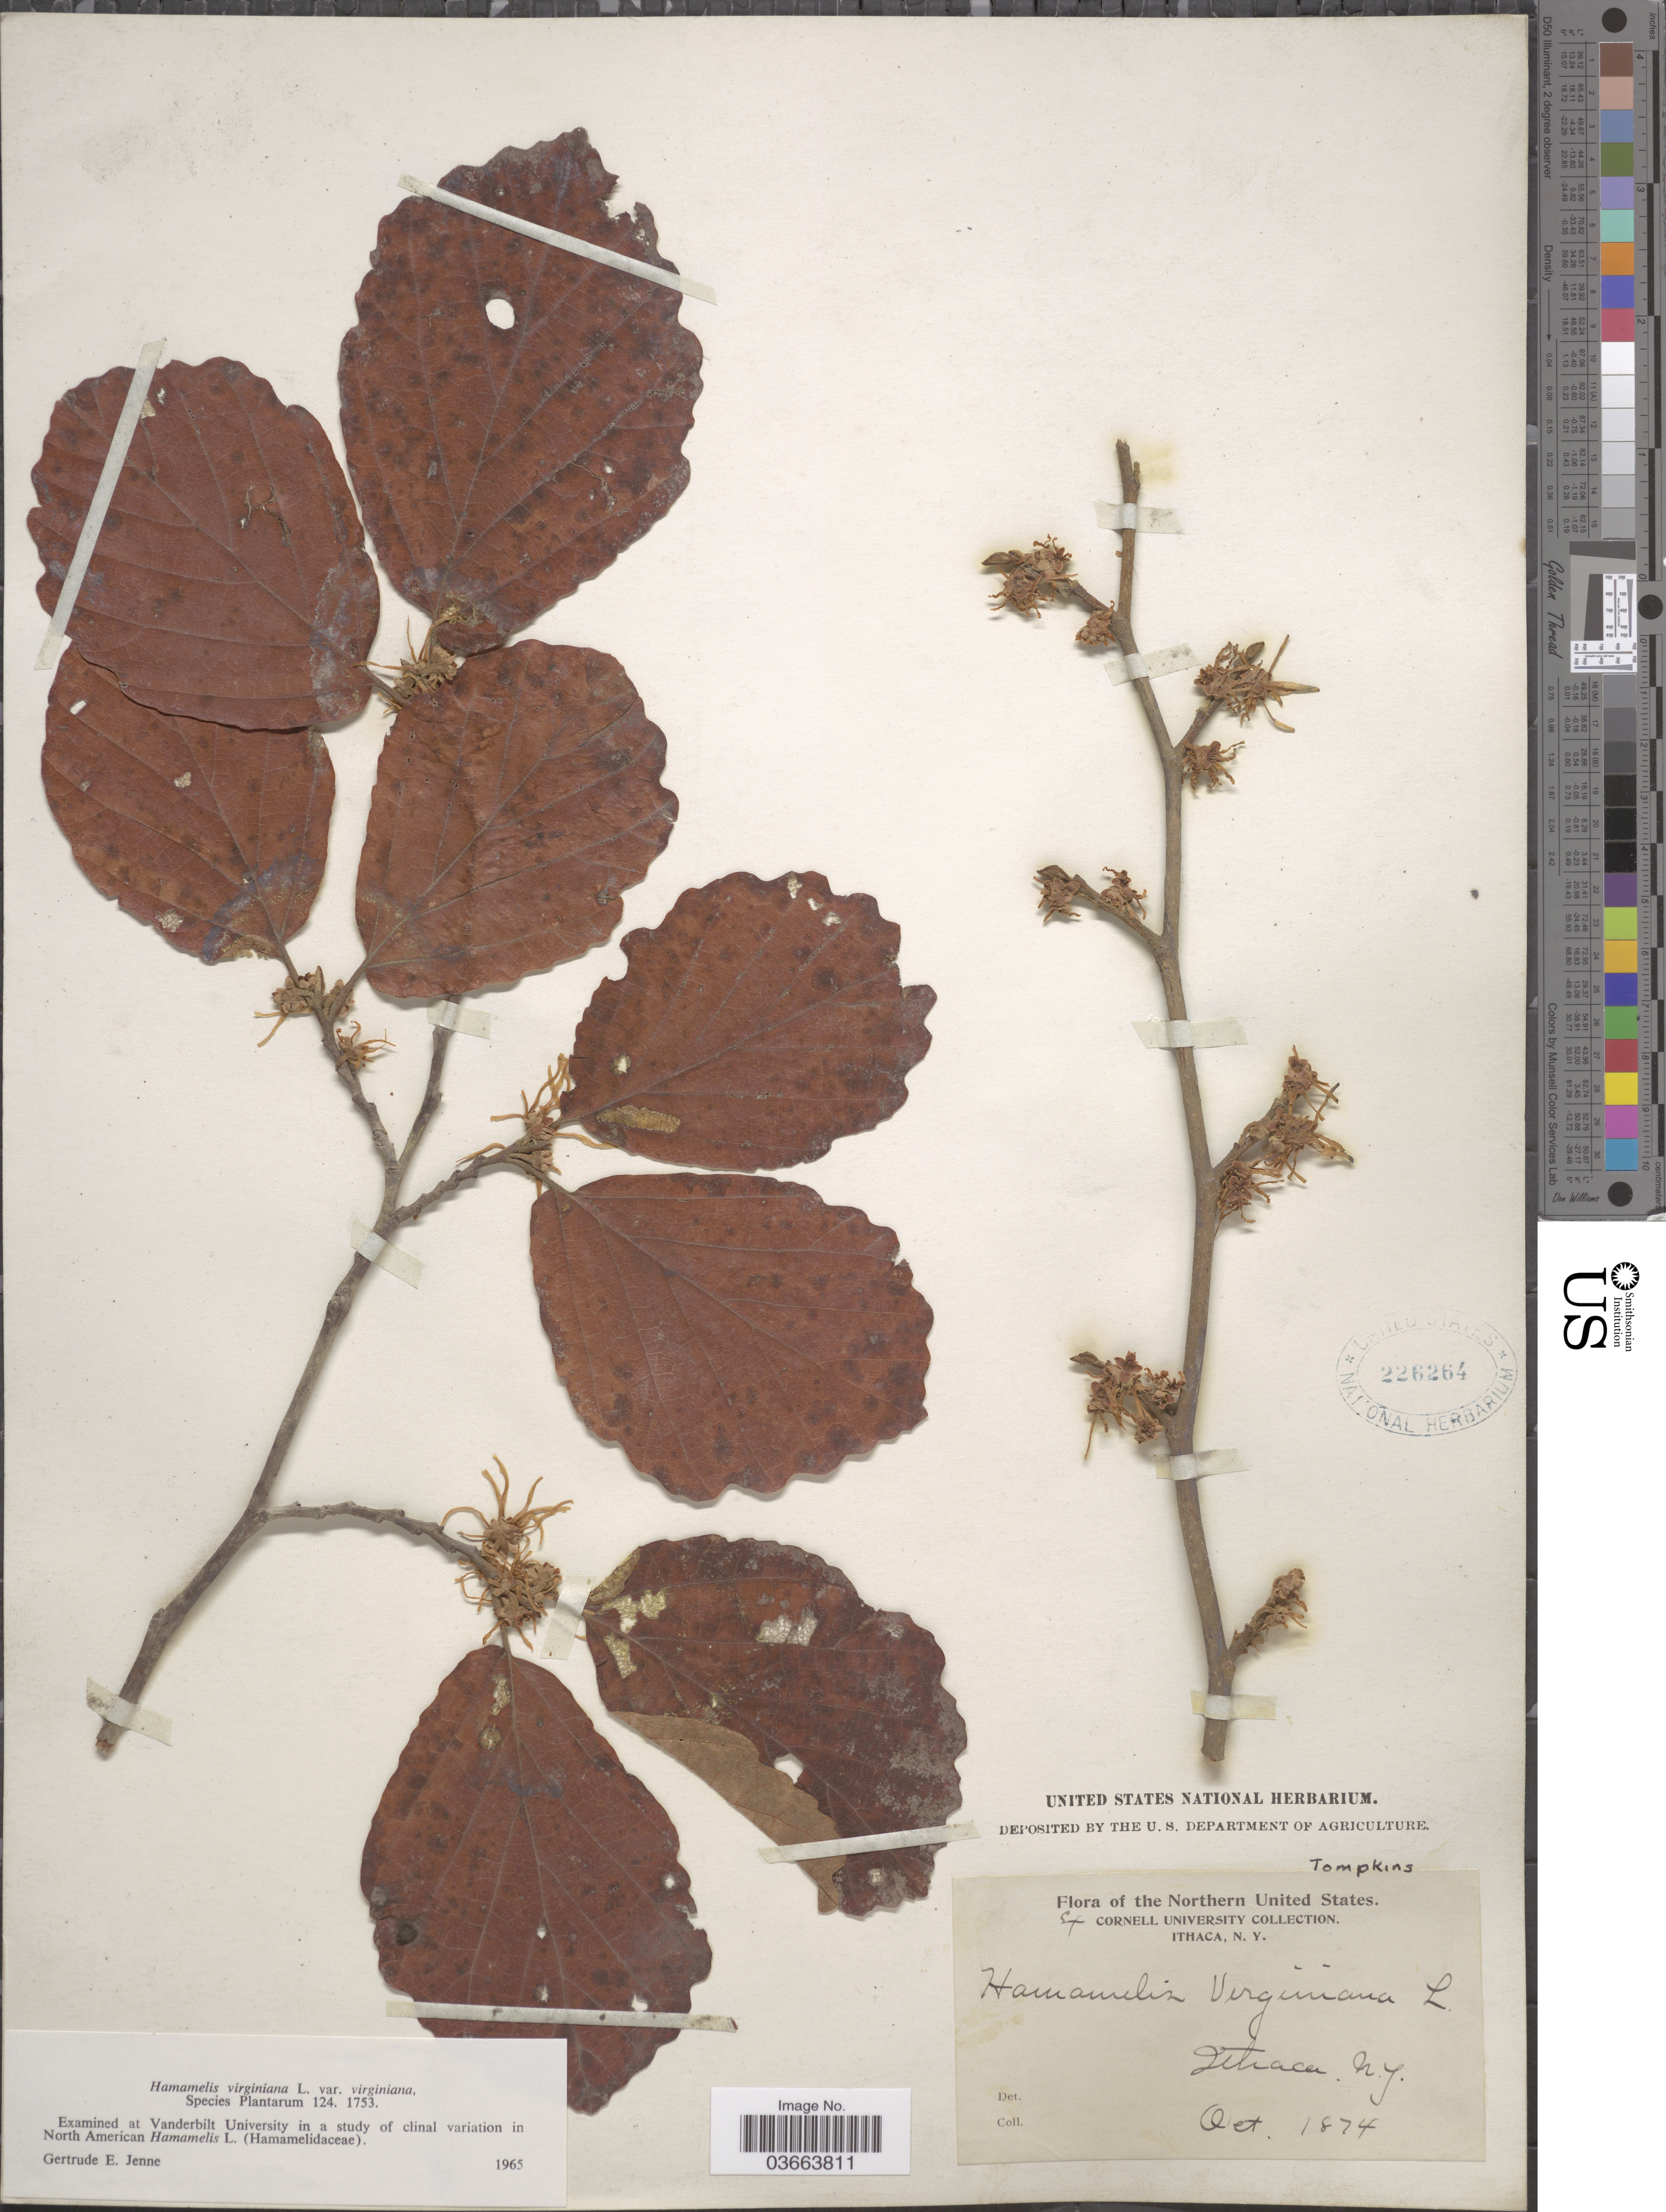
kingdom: Plantae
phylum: Tracheophyta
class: Magnoliopsida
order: Saxifragales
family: Hamamelidaceae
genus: Hamamelis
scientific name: Hamamelis virginiana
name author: L.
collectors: Cornell University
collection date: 1874-10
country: United States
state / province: New York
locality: Northern United States. Ithaca. Tompkins.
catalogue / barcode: US 226264